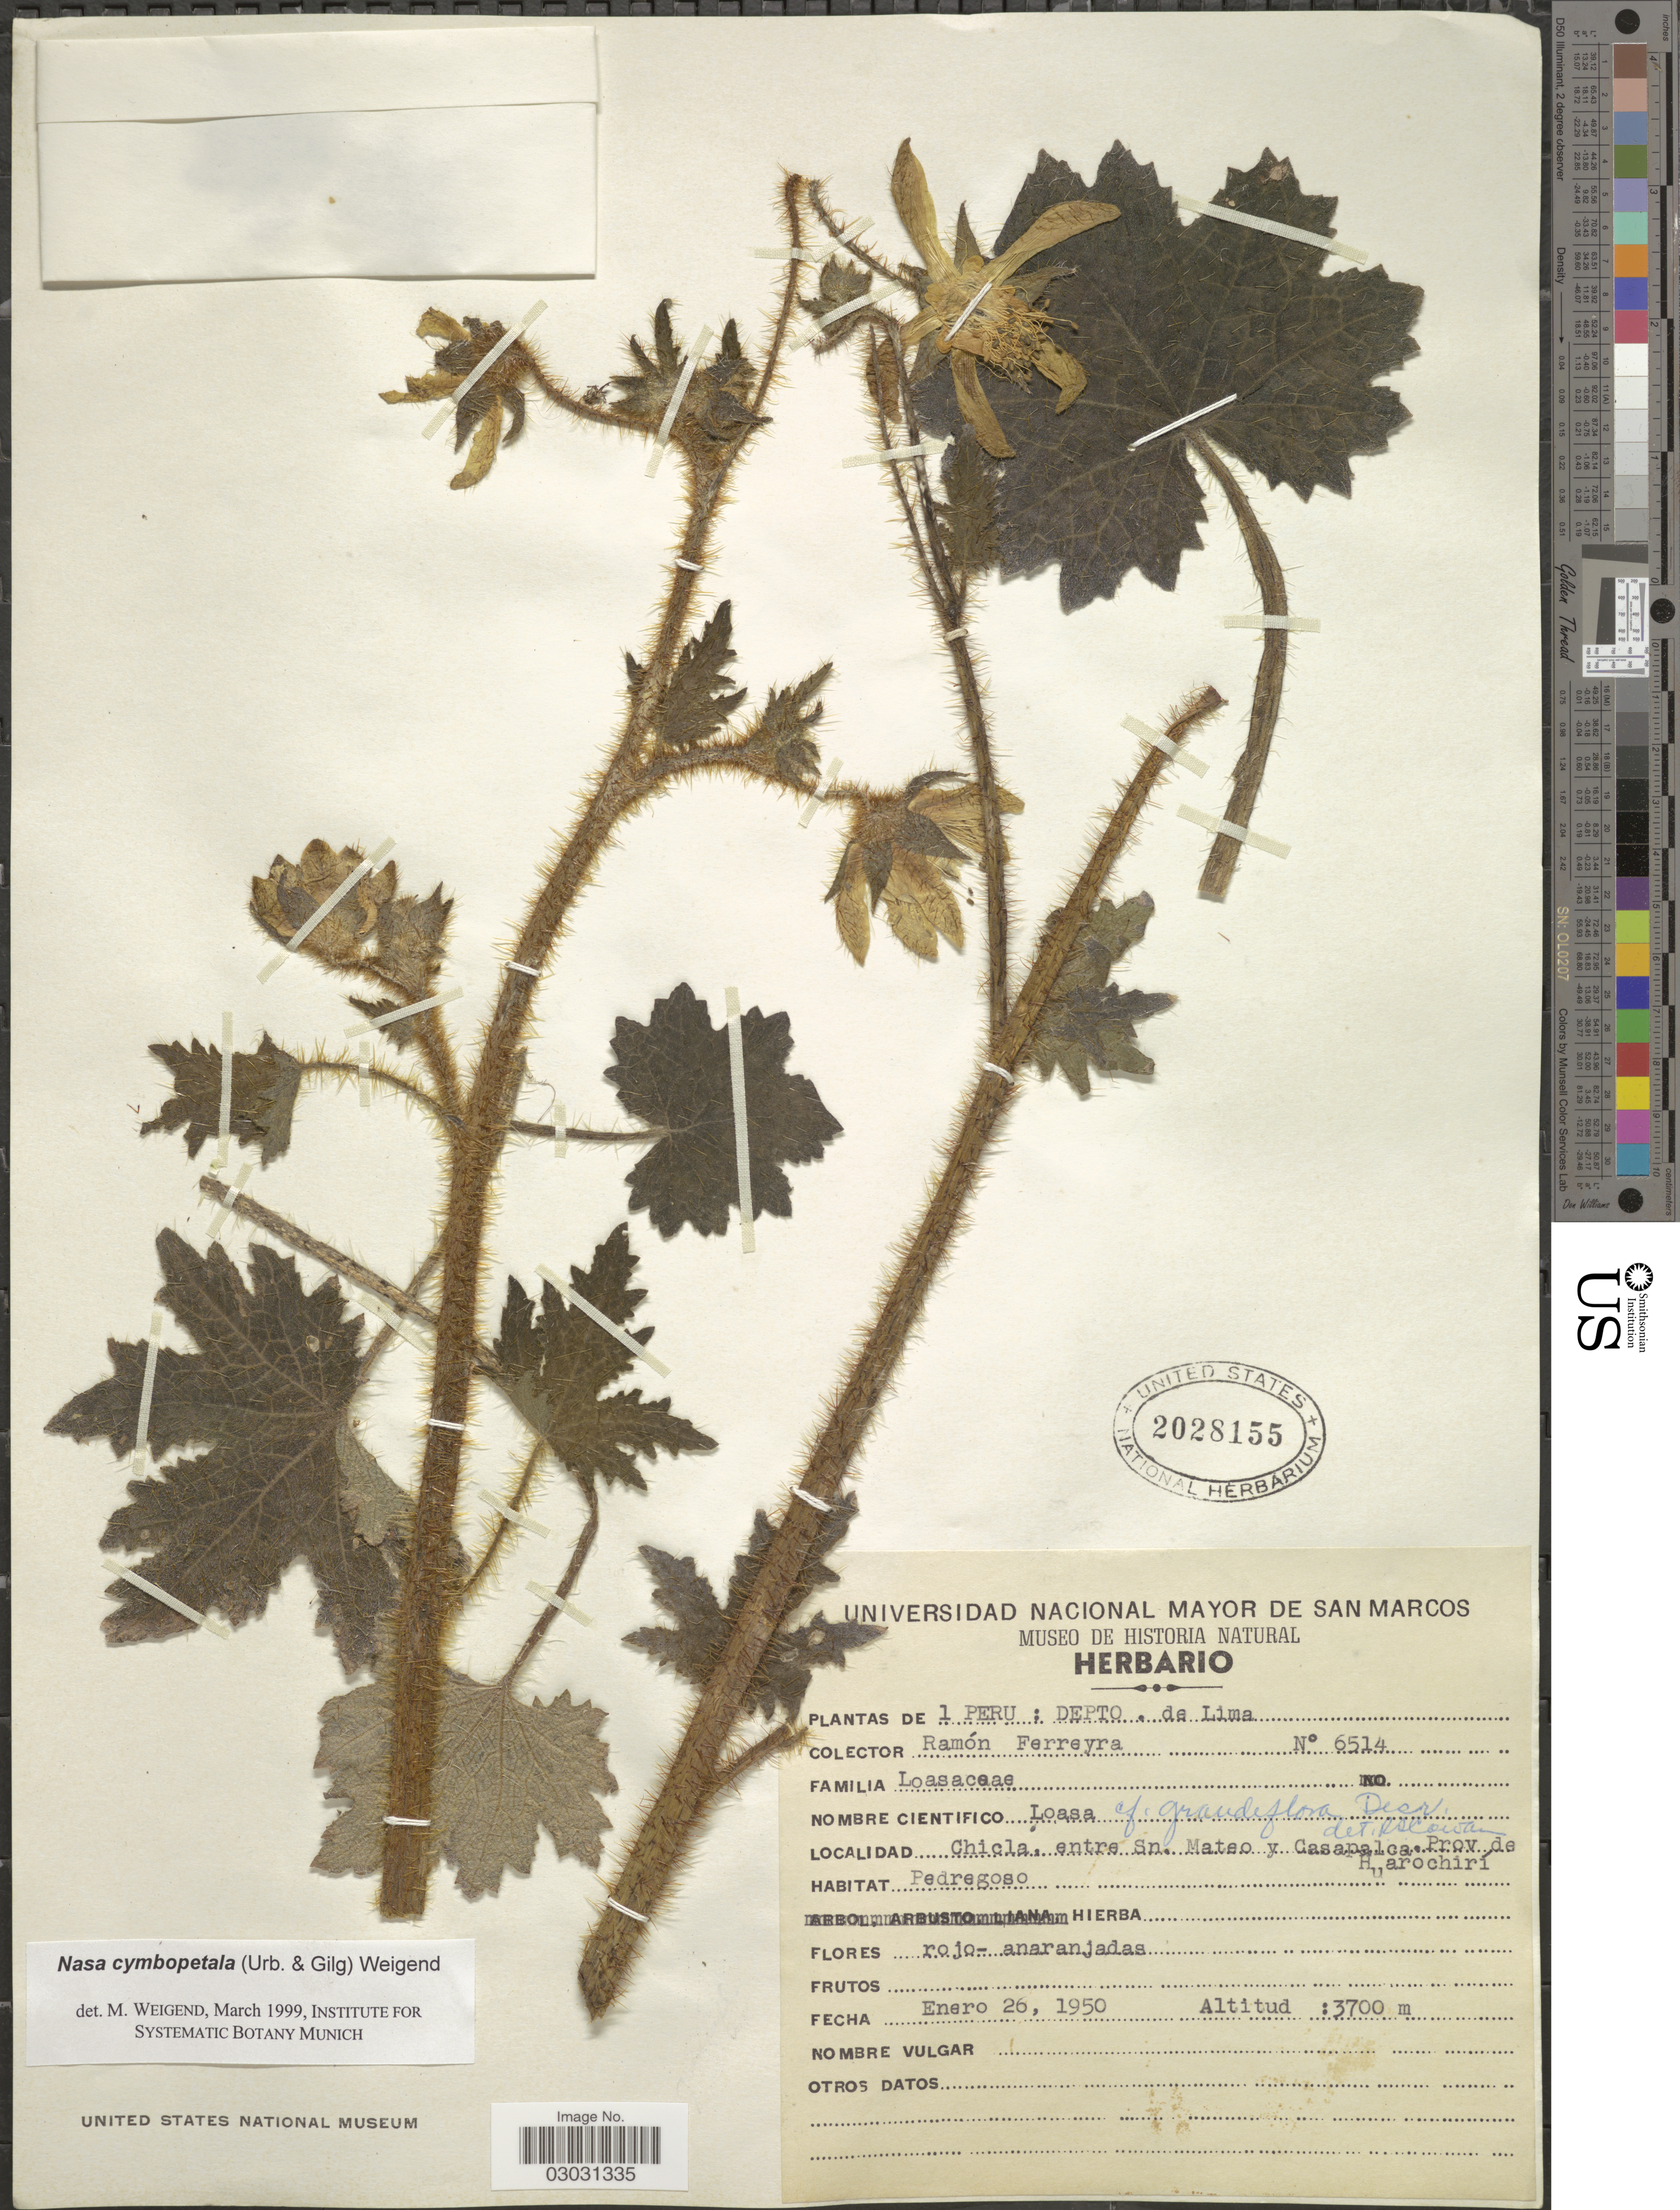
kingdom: Plantae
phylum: Tracheophyta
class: Magnoliopsida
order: Cornales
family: Loasaceae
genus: Nasa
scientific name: Nasa cymbopetala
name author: (Urb. & Gilg) Weigend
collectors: R. A. Ferreyra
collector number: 6514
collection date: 1950-01-26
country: Peru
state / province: Lima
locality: Depto. de Lima, Chicla, entre Sn. Mateo y Casapalca. Prov. de Huarochiri.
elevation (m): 3700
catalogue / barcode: US 2028155